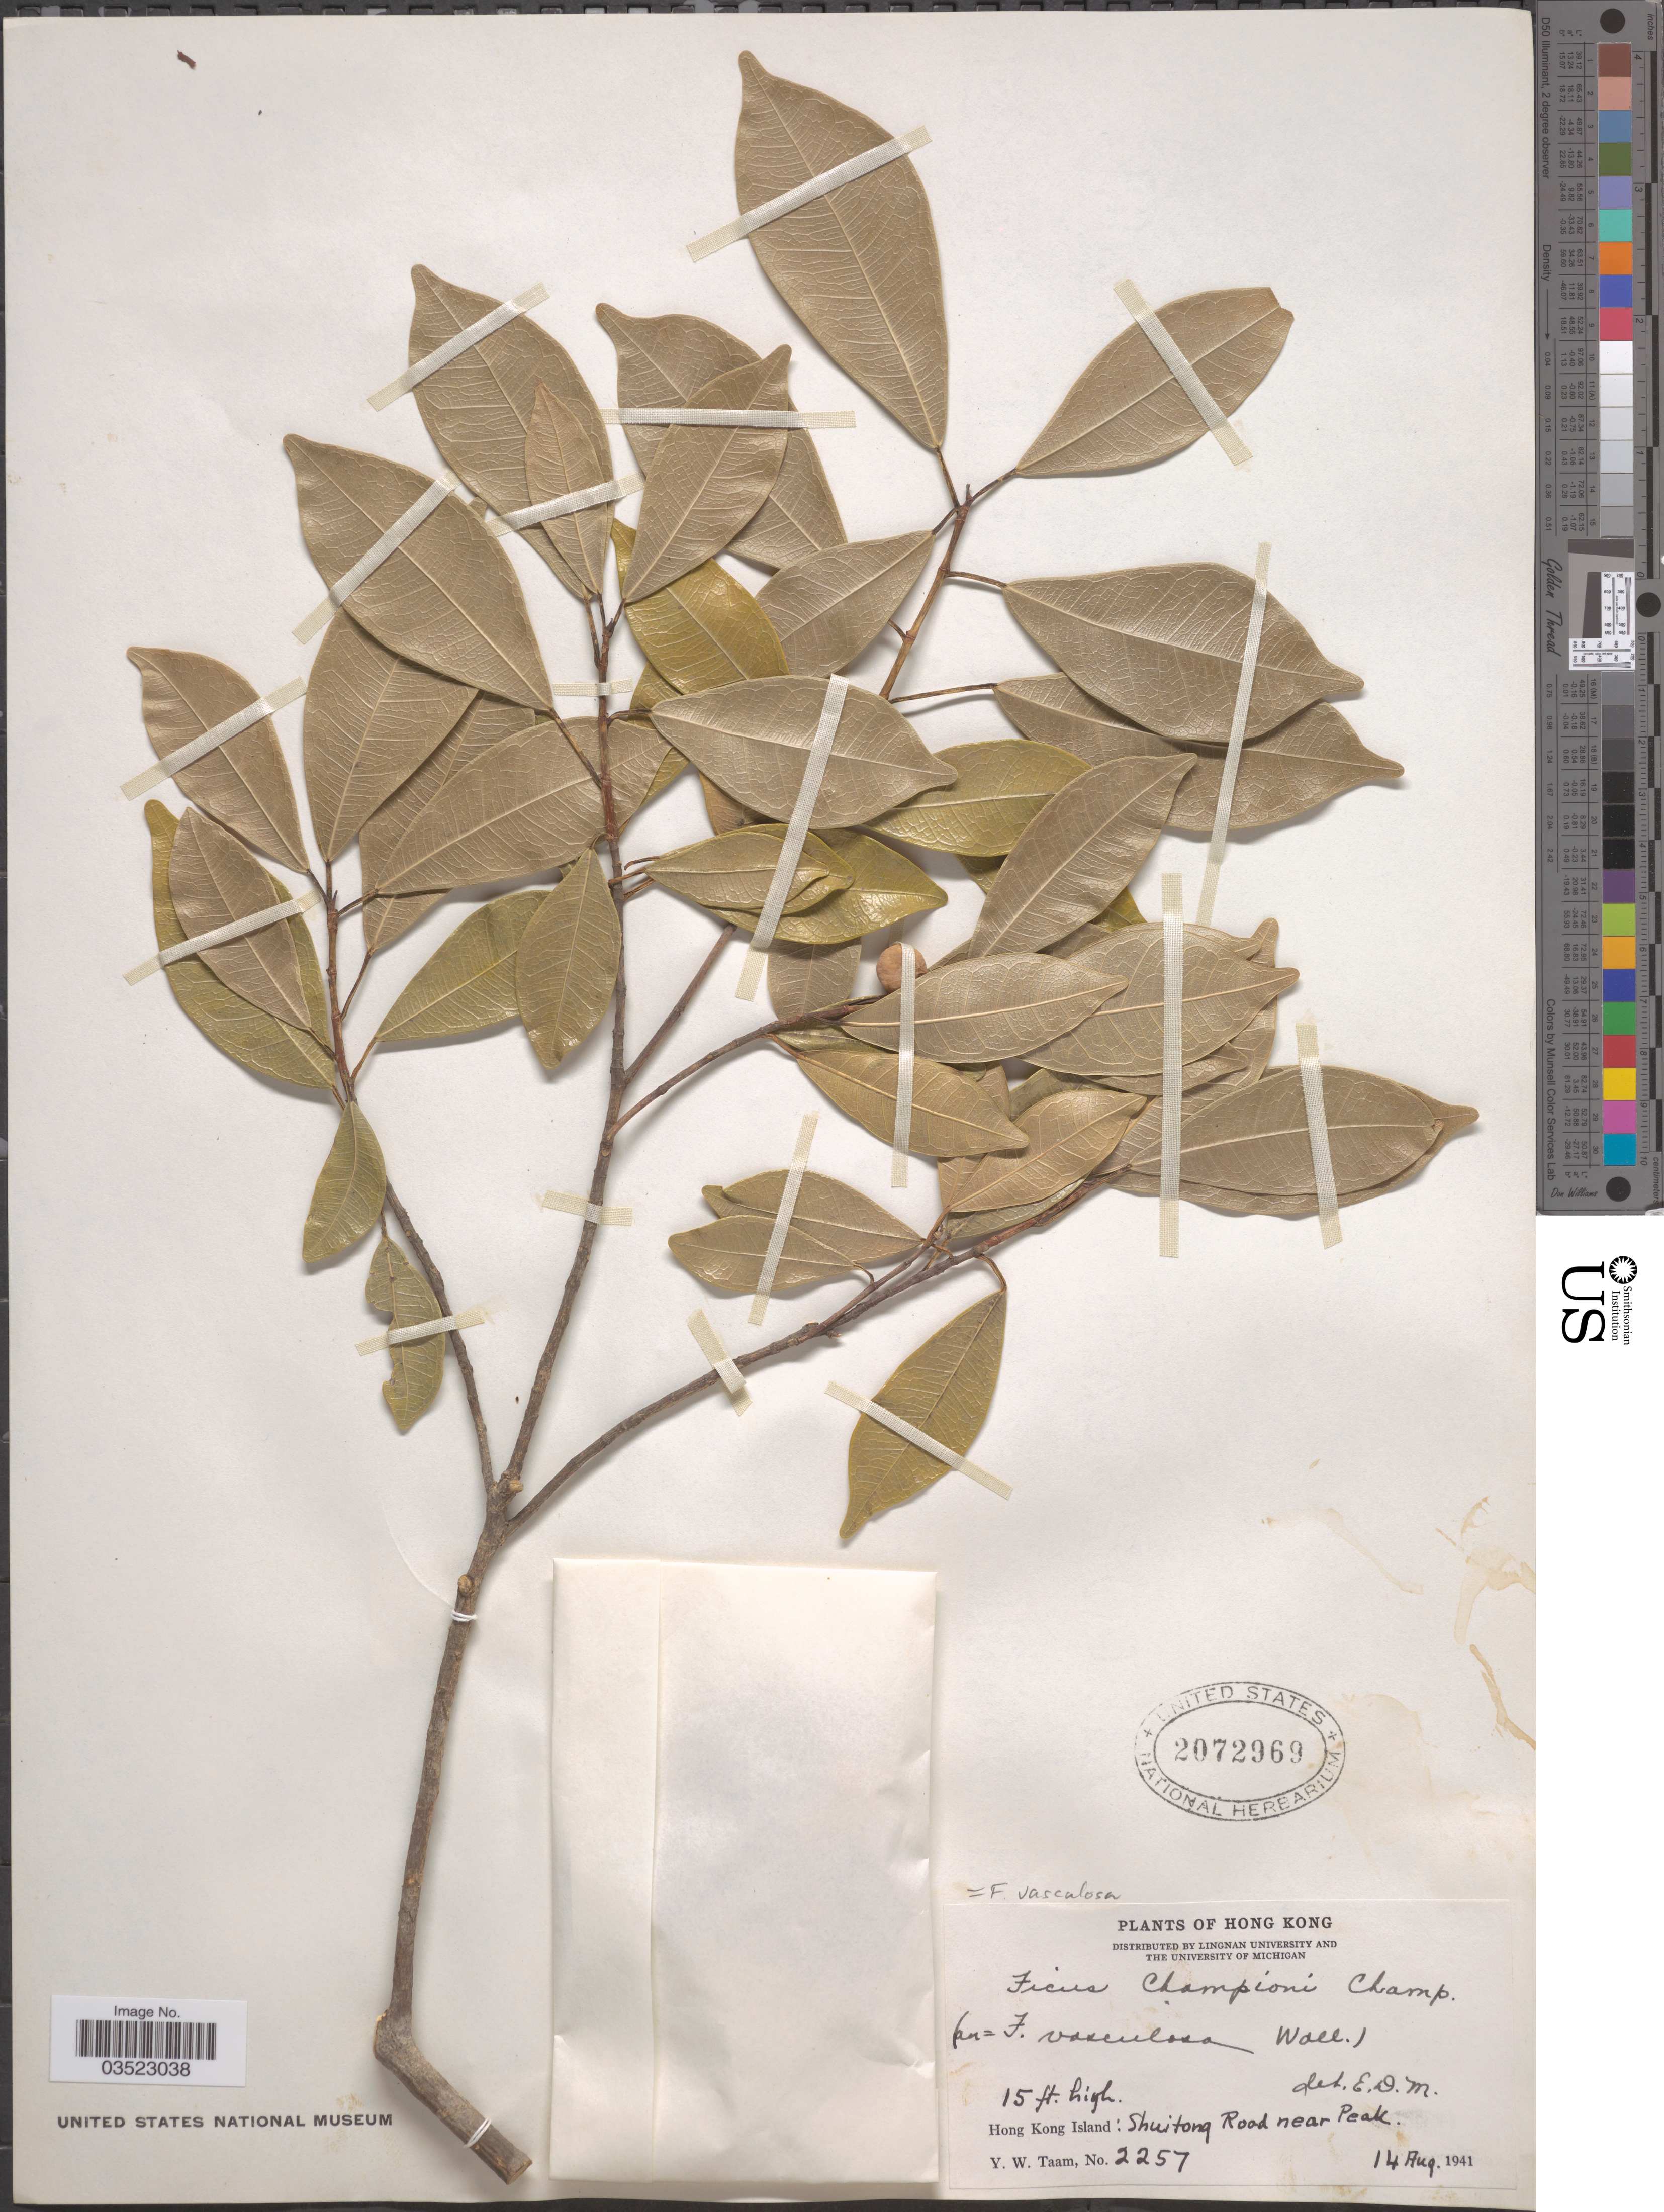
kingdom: Plantae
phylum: Tracheophyta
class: Magnoliopsida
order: Rosales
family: Moraceae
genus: Ficus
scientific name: Ficus vasculosa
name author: Wall. ex Miq.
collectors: Y. W. Taam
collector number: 2257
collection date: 1941-08-14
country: China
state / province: Hong Kong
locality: Hong Kong Island: Shuitong Road near Peak.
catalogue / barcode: US 2072969